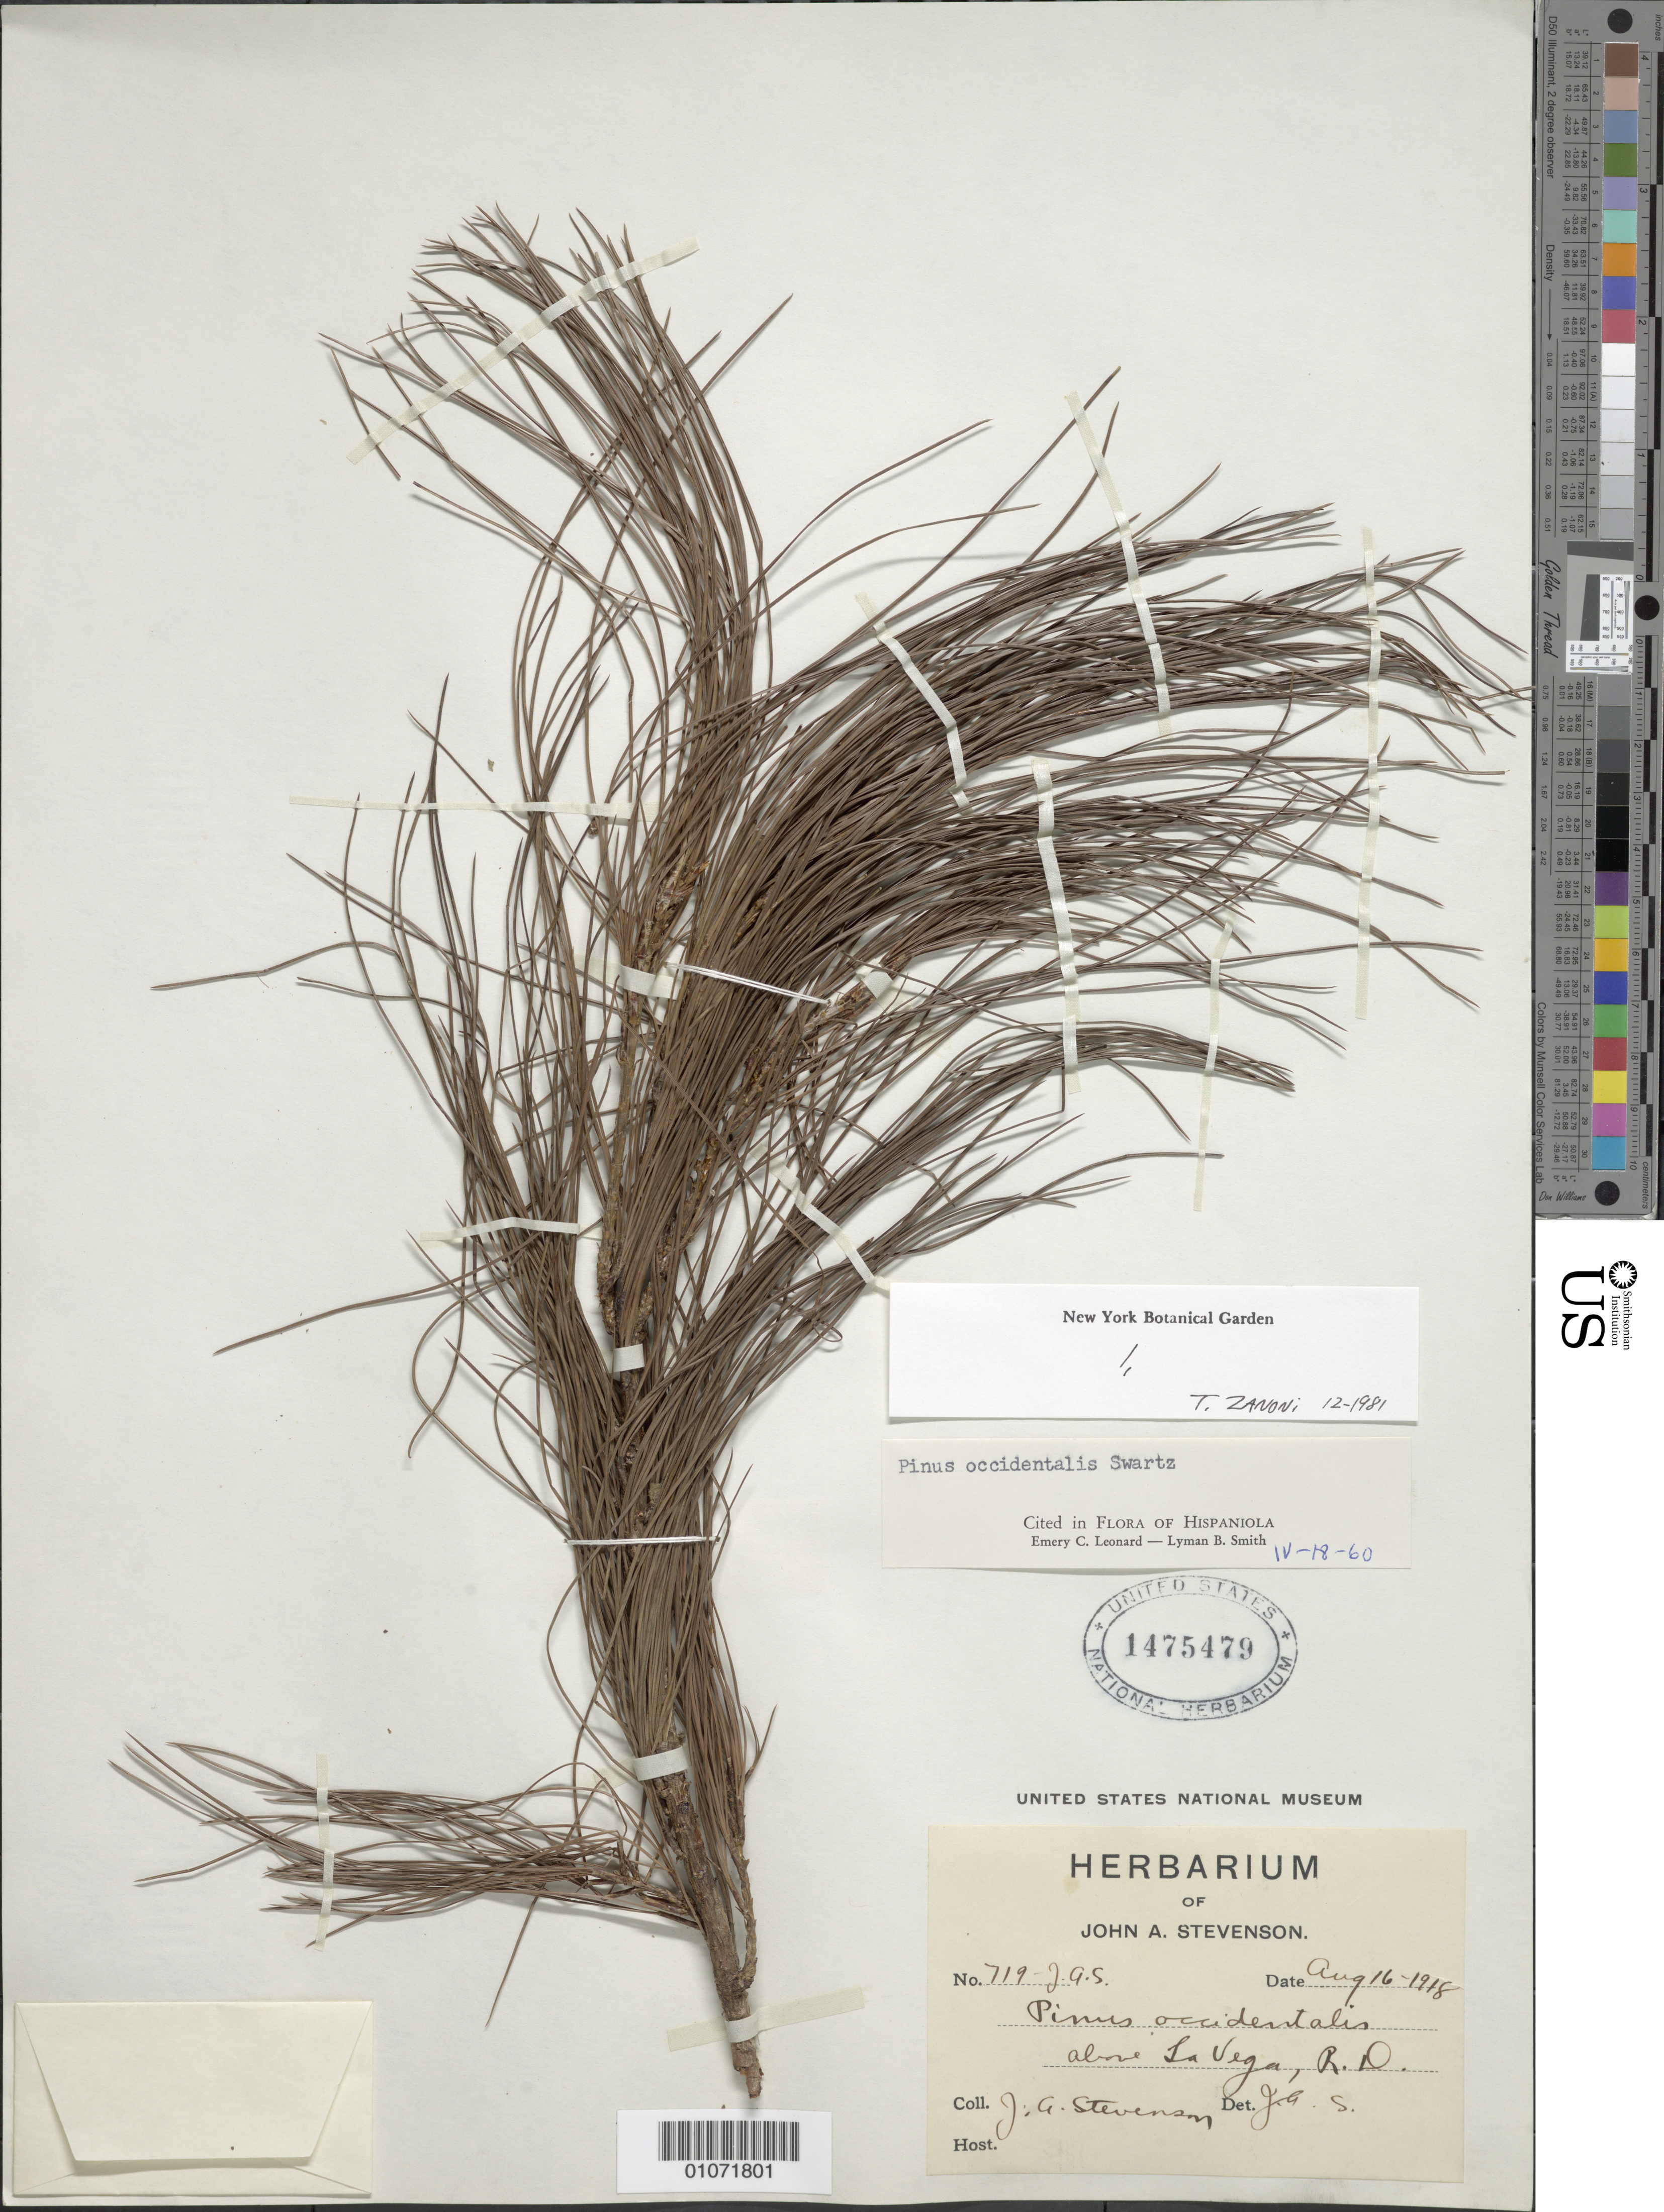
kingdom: Plantae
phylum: Tracheophyta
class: Pinopsida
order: Pinales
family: Pinaceae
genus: Pinus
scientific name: Pinus occidentalis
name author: Sw.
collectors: J. A. Stevenson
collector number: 719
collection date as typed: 16 Aug 1918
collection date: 1918-08-16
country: Dominican Republic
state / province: La Vega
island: Hispaniola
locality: Above La Vega Rio.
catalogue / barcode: US 1475479